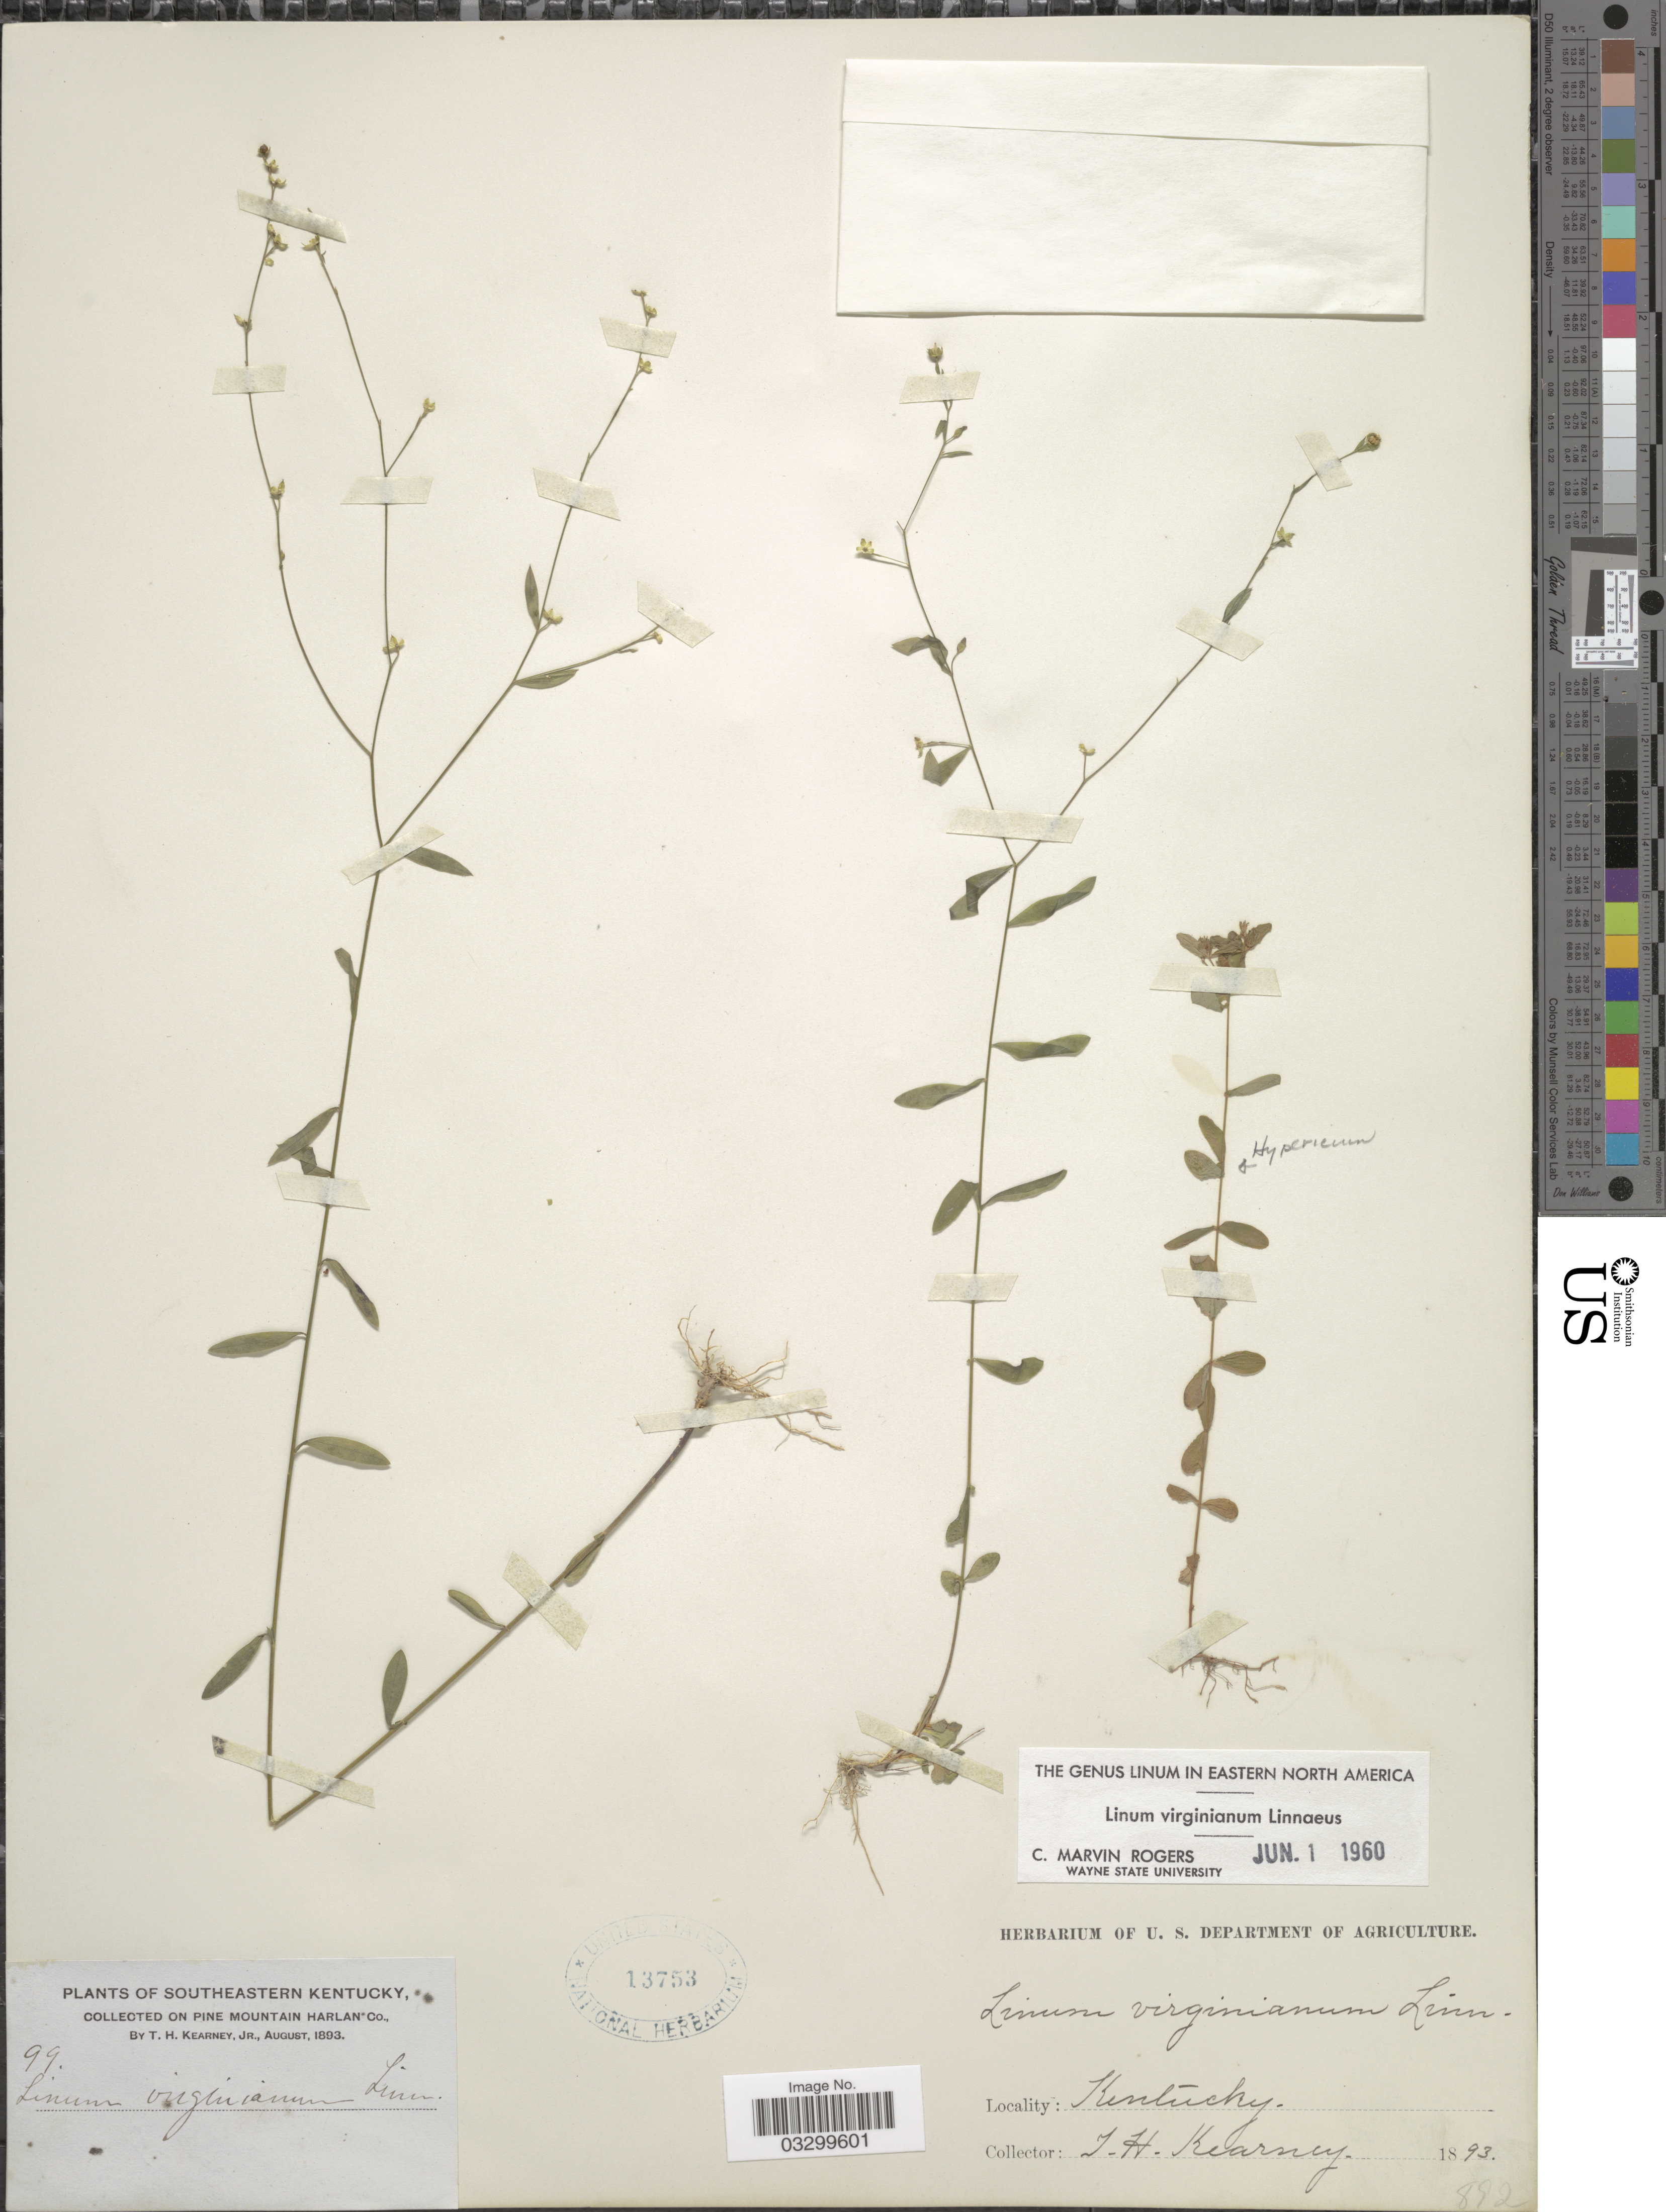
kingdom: Plantae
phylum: Tracheophyta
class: Magnoliopsida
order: Malpighiales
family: Linaceae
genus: Linum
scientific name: Linum virginianum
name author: L.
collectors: T. H. Kearney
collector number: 99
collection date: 1893-08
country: United States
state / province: Kentucky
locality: Southeastern Kentucky, on Pine Mountain Harlan Co.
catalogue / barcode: US 13753